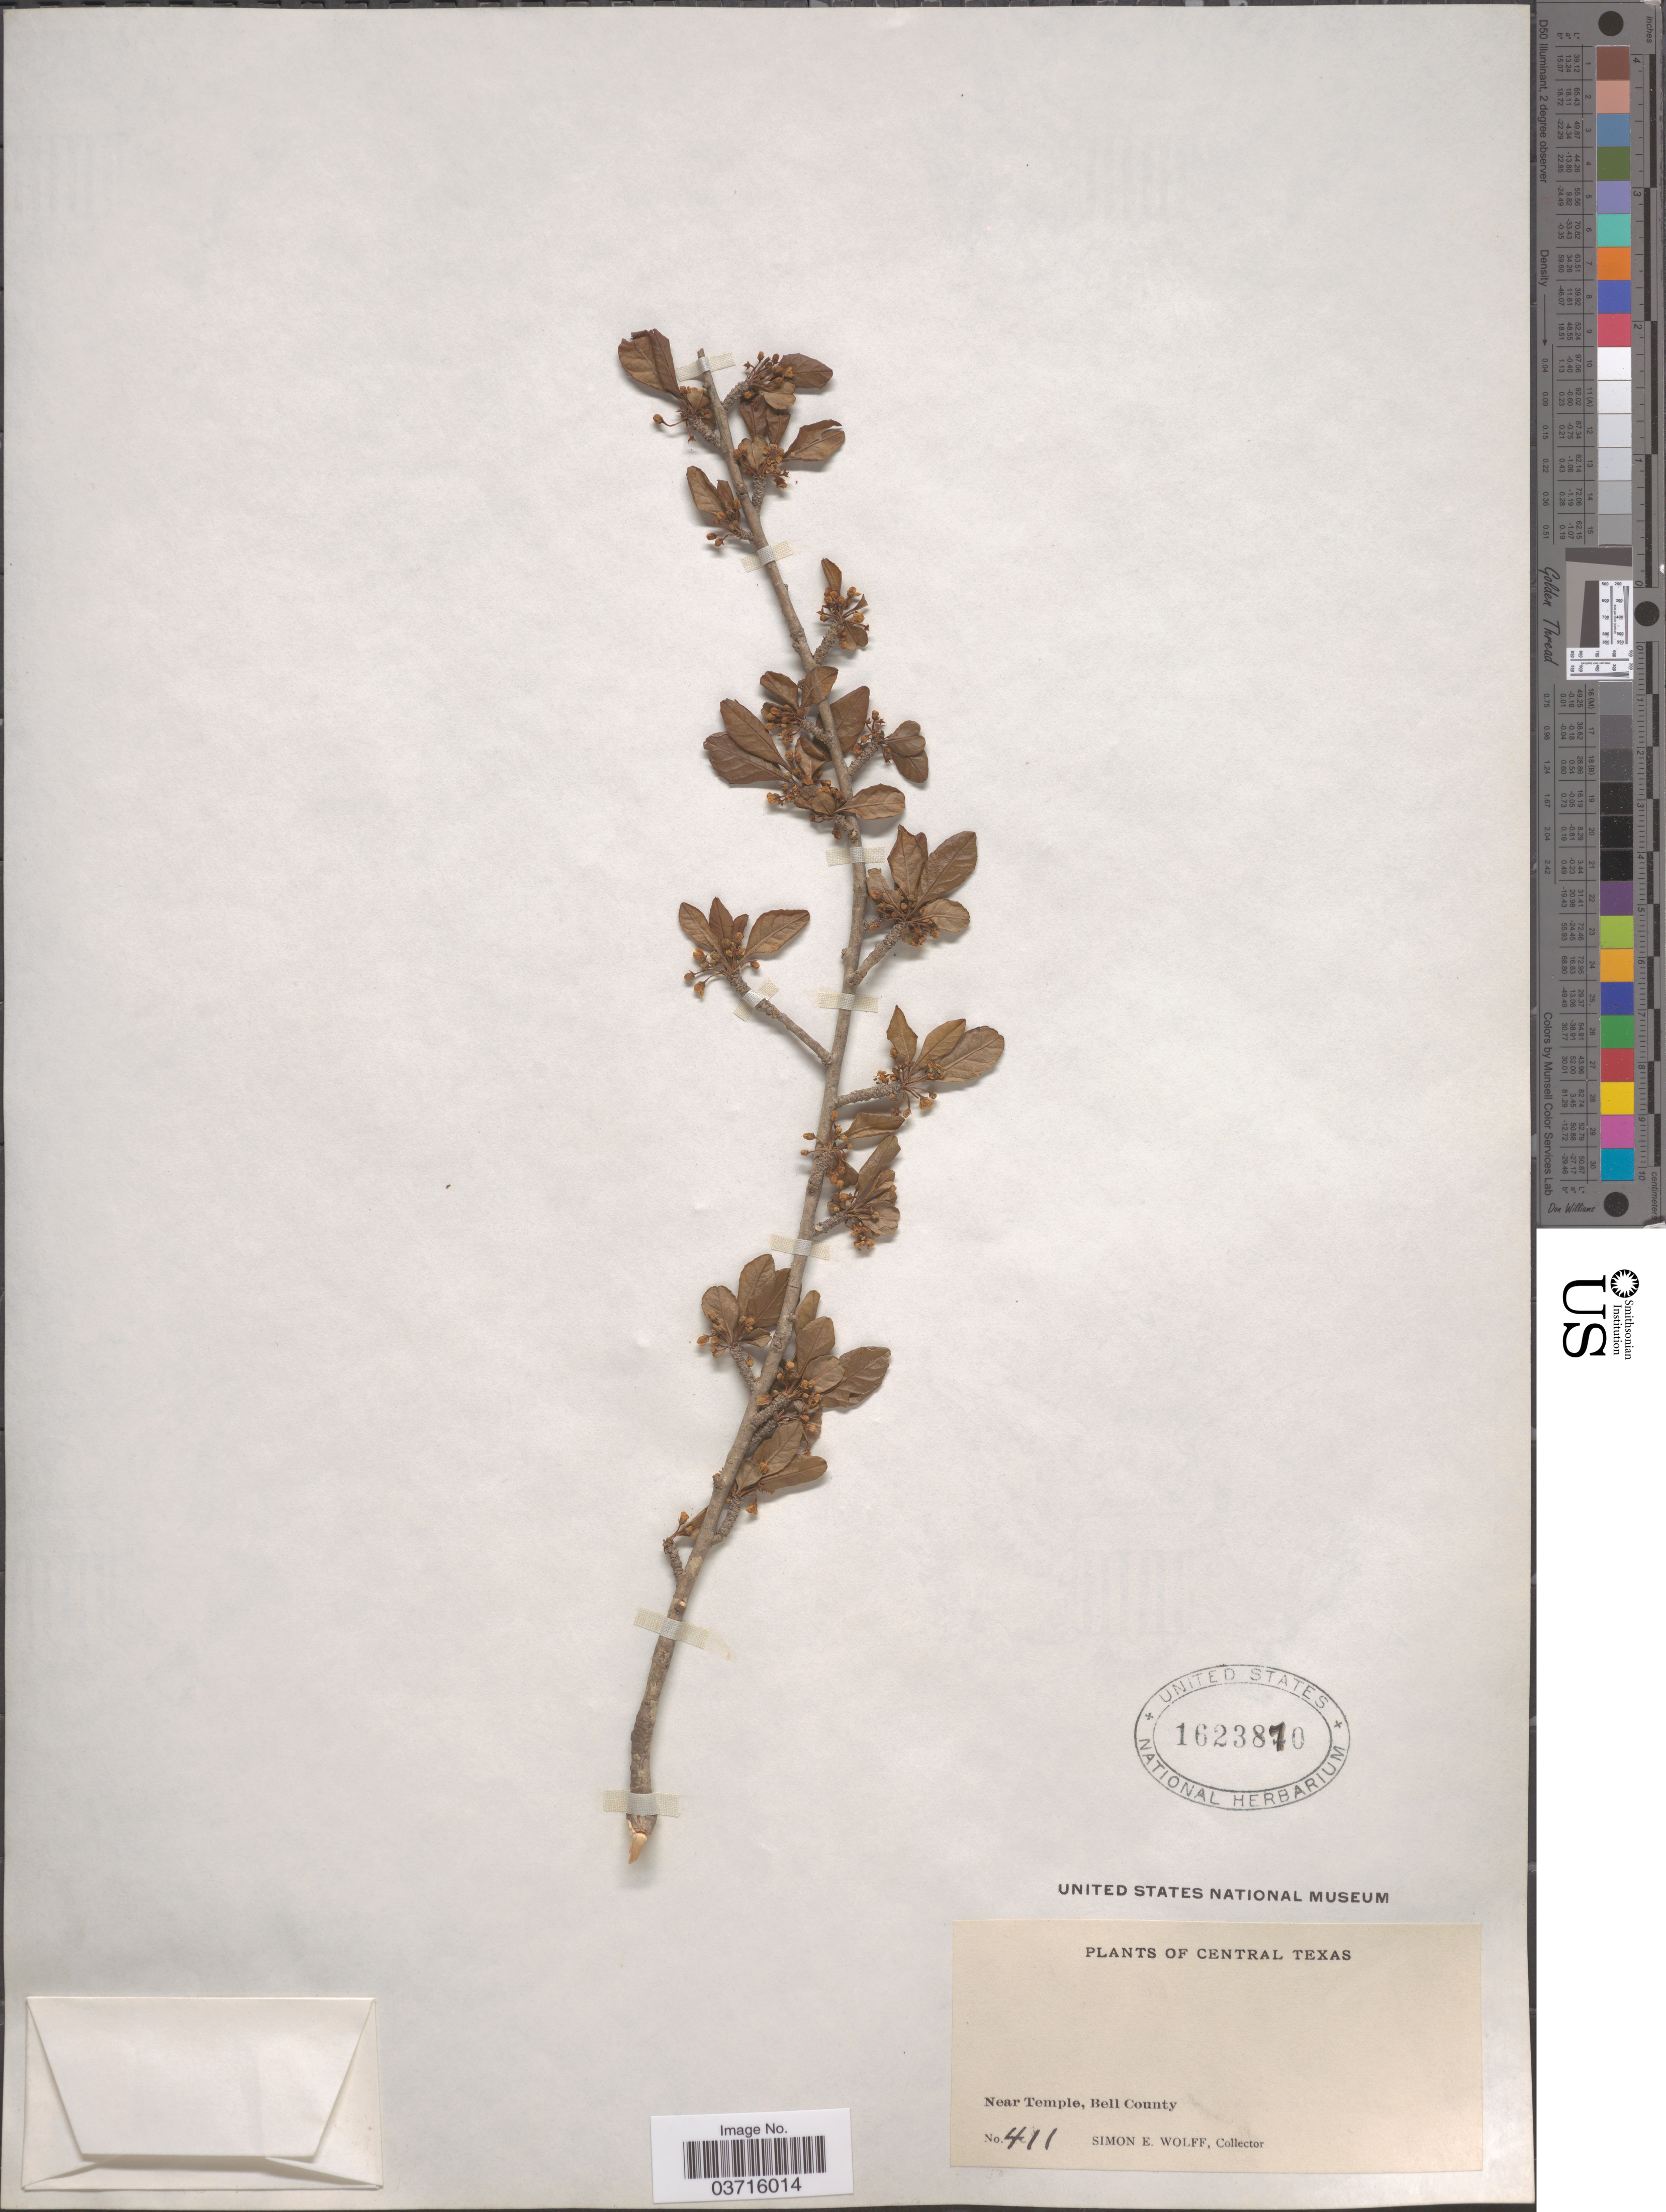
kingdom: Plantae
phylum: Tracheophyta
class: Magnoliopsida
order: Rosales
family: Rosaceae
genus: Prunus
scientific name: Prunus minutiflora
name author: Engelm. ex A. Gray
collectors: S. E. Wolff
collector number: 411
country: United States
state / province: Texas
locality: Near Temple, Bell County.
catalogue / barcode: US 1623870